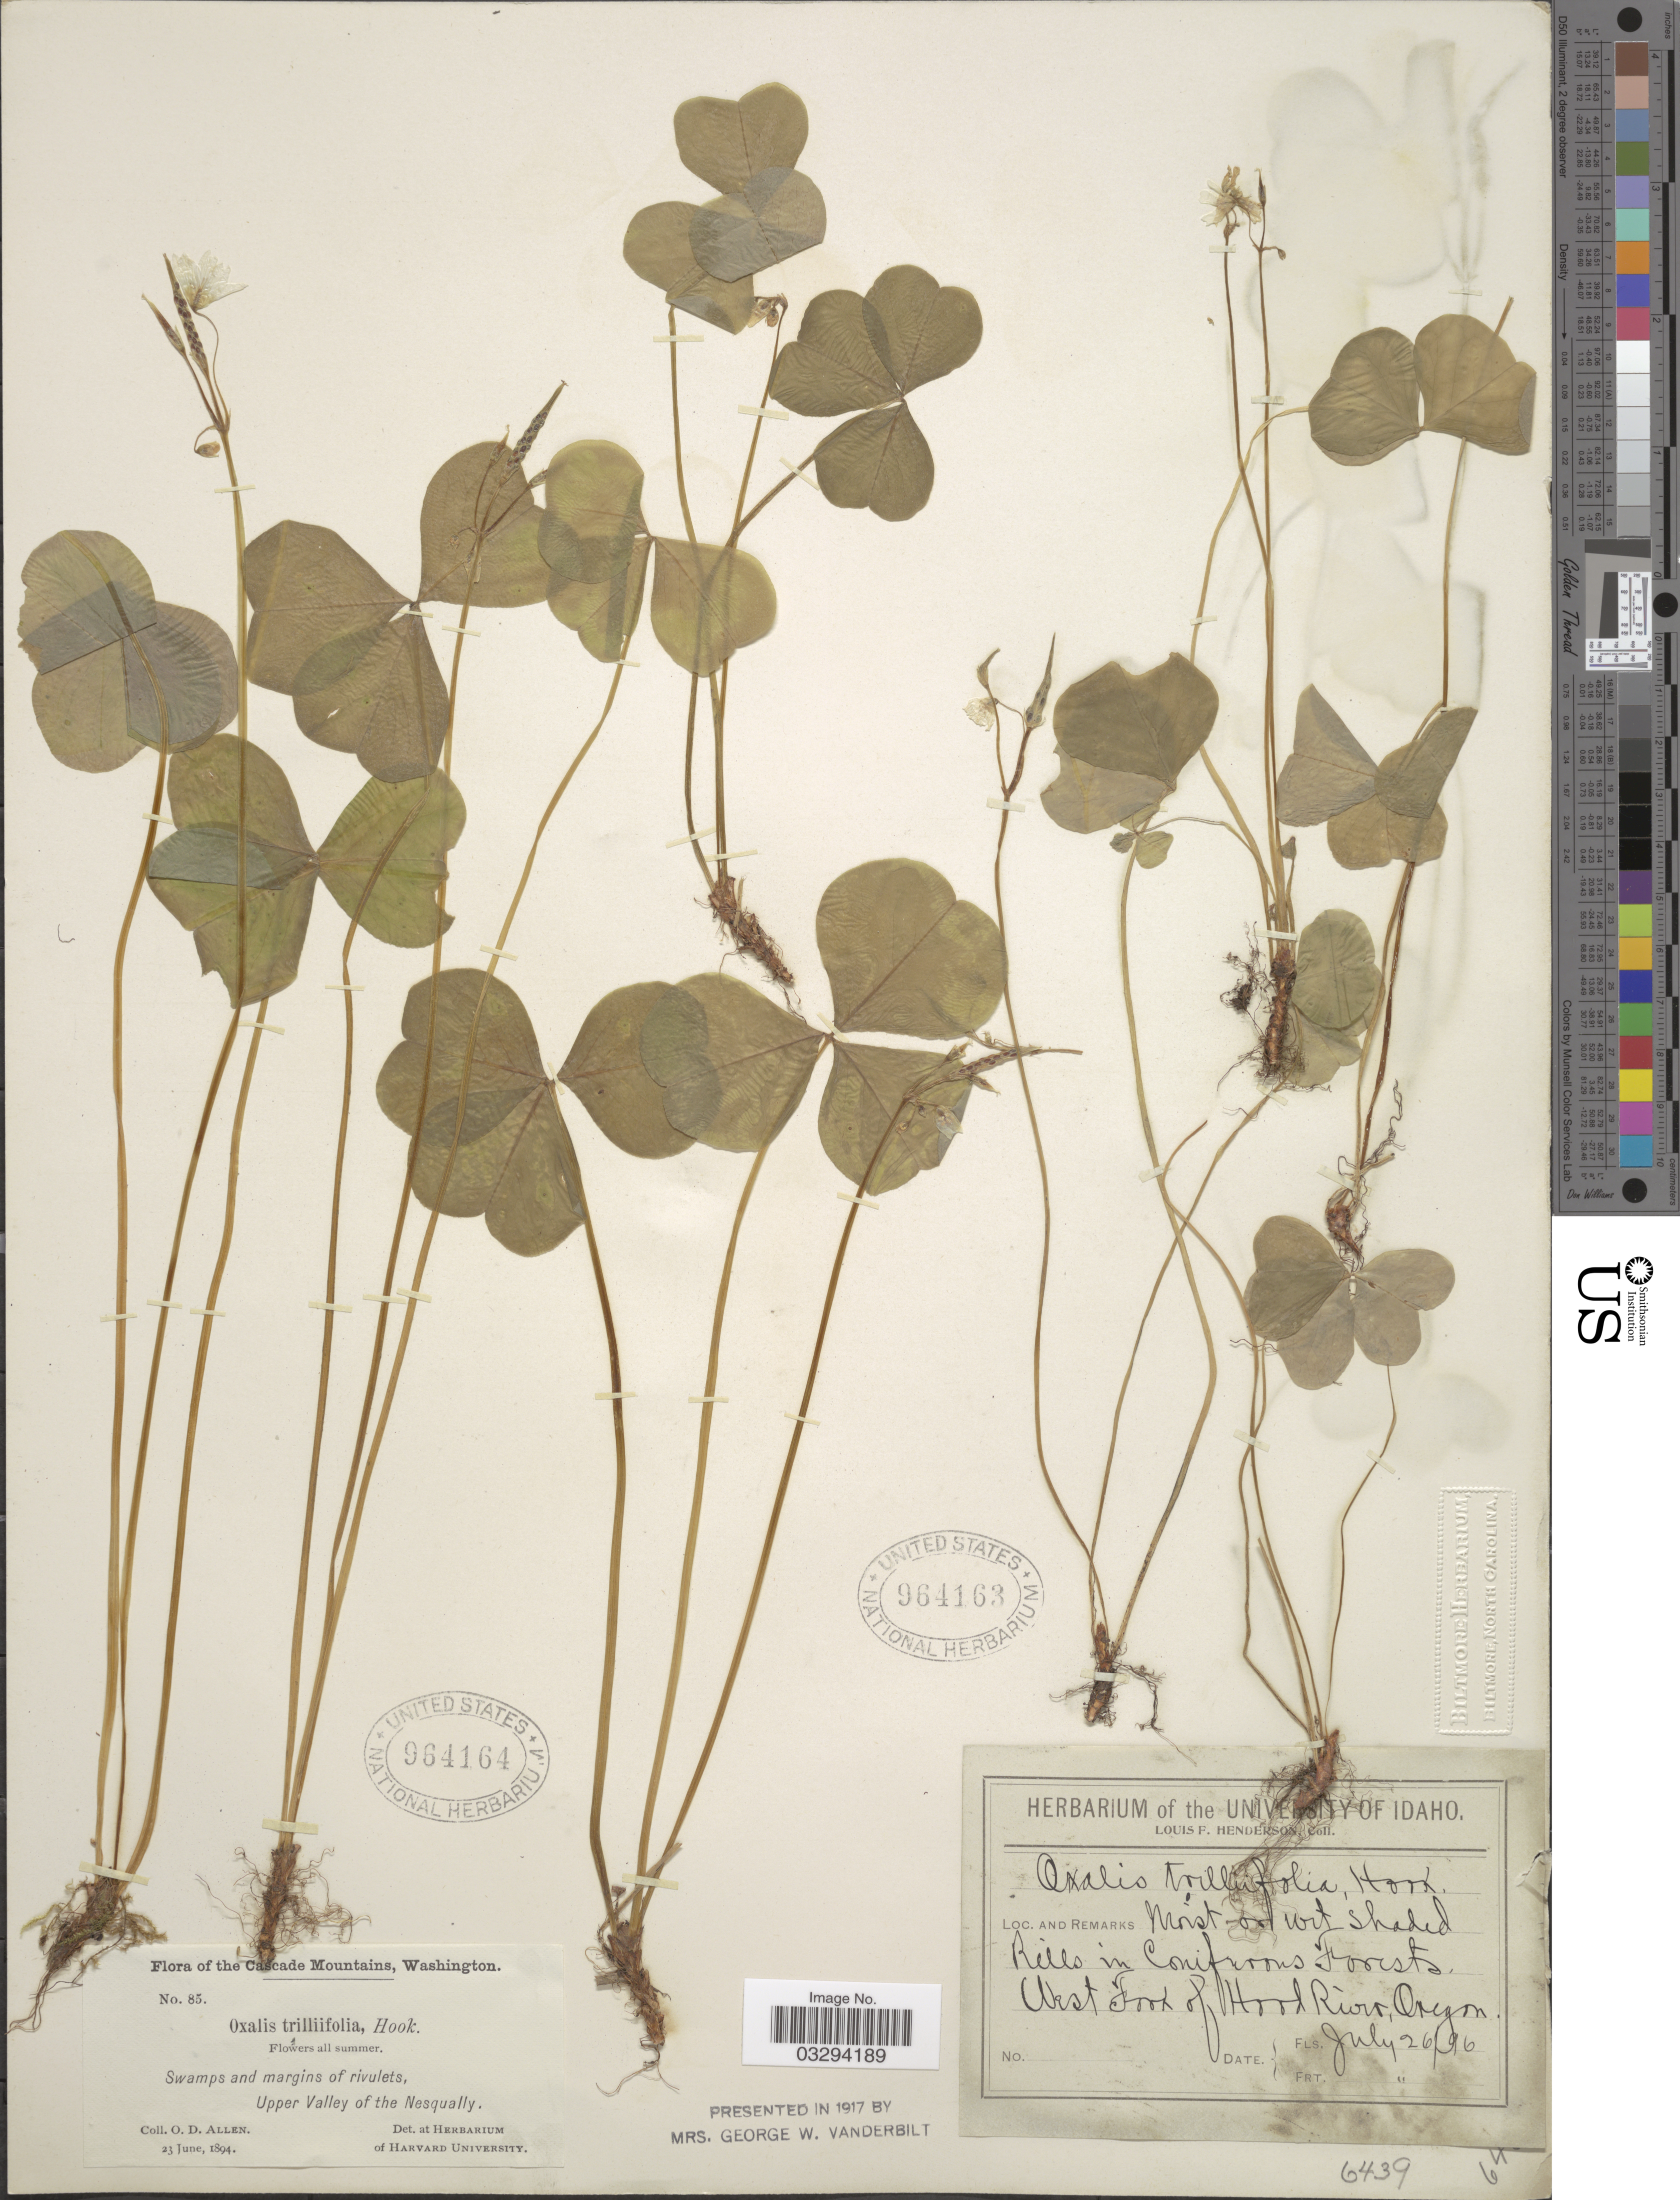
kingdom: Plantae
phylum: Tracheophyta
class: Magnoliopsida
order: Oxalidales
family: Oxalidaceae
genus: Oxalis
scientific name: Oxalis trilliifolia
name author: Hook.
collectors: O. D. Allen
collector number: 85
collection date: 1894-06-23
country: United States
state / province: Washington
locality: The Cascade Mountains. Upper Valley of the Nequally.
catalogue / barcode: US 964164-2